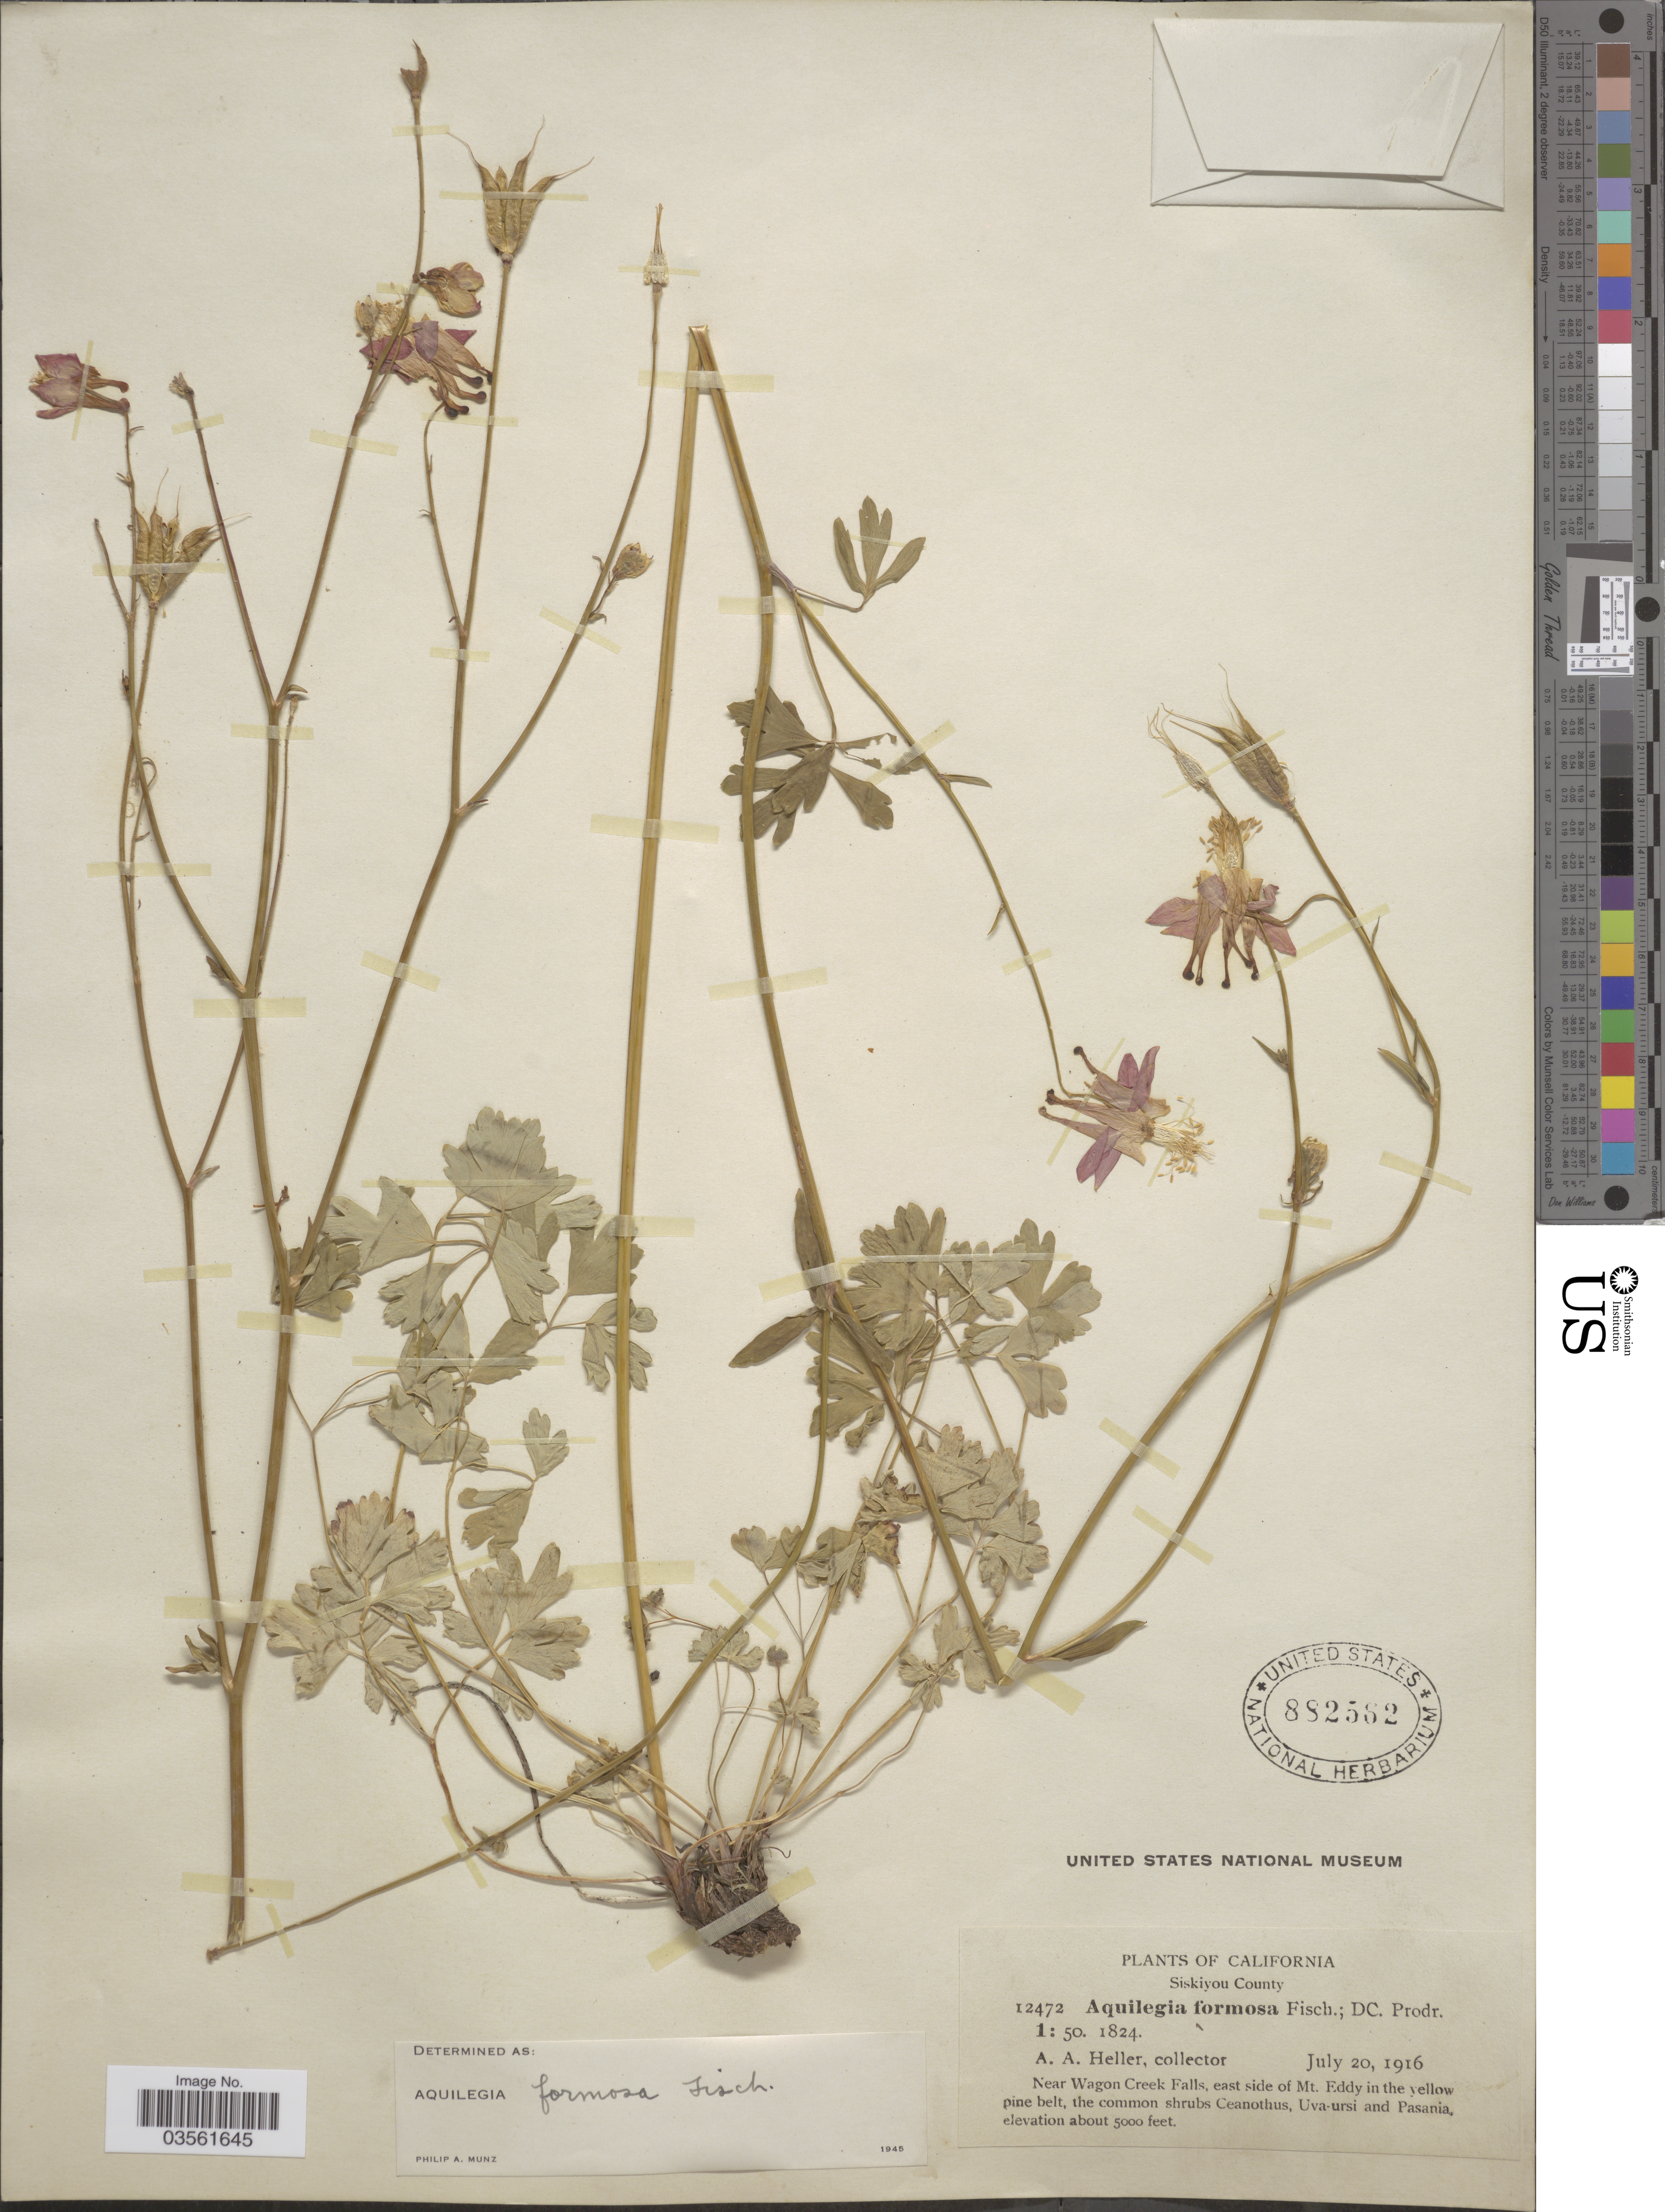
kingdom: Plantae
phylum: Tracheophyta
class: Magnoliopsida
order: Ranunculales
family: Ranunculaceae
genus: Aquilegia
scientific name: Aquilegia formosa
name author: Fisch. ex DC.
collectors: A. A. Heller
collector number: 12472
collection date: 1916-07-20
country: United States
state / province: California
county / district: Siskiyou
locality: Siskiyou County. Near Wagon Creek Falls, east side of Mt. Eddy in the yellow pine belt.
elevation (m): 1524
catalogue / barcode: US 882562